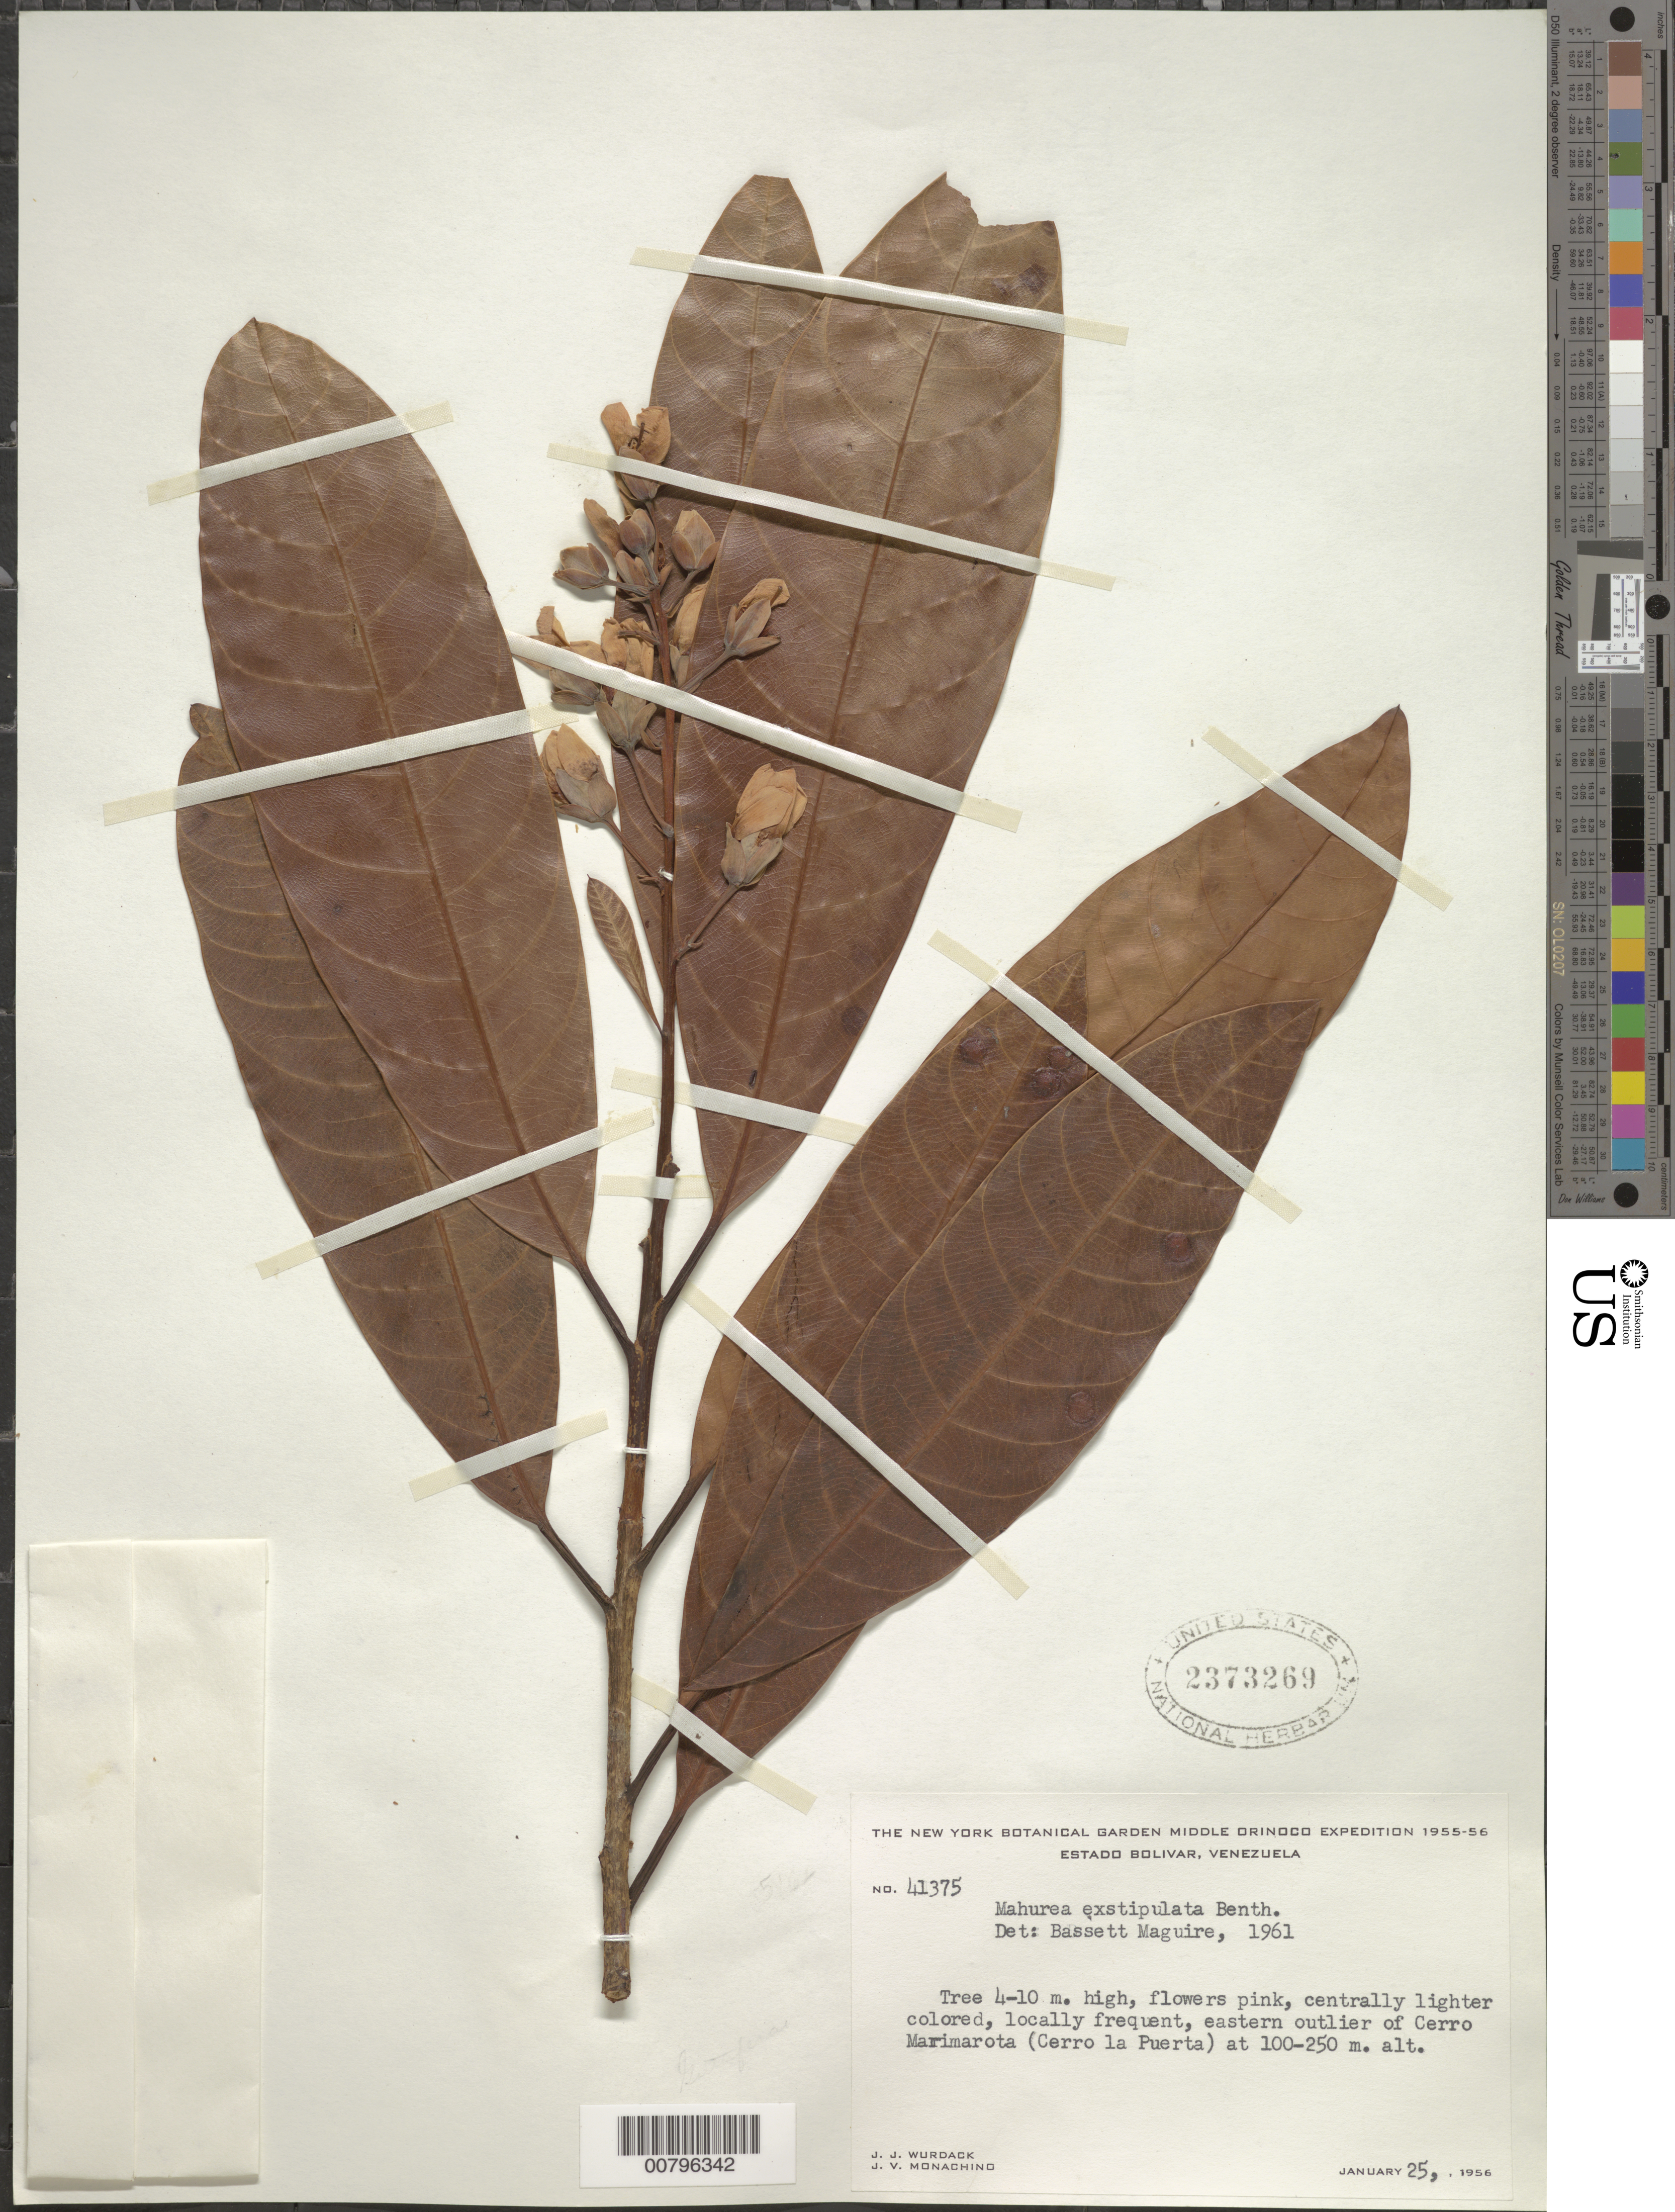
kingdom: Plantae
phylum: Tracheophyta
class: Magnoliopsida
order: Malpighiales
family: Calophyllaceae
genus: Mahurea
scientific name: Mahurea exstipulata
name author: Benth.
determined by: Maguire, Bassett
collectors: J. J. Wurdack & J. V. Monachino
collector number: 41375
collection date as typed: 25-Jan-56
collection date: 1956-01-25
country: Venezuela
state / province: Bolívar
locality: Cerro La Puerta (eastern outlier of Cerro Marimarota)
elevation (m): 100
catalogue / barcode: US 2373269